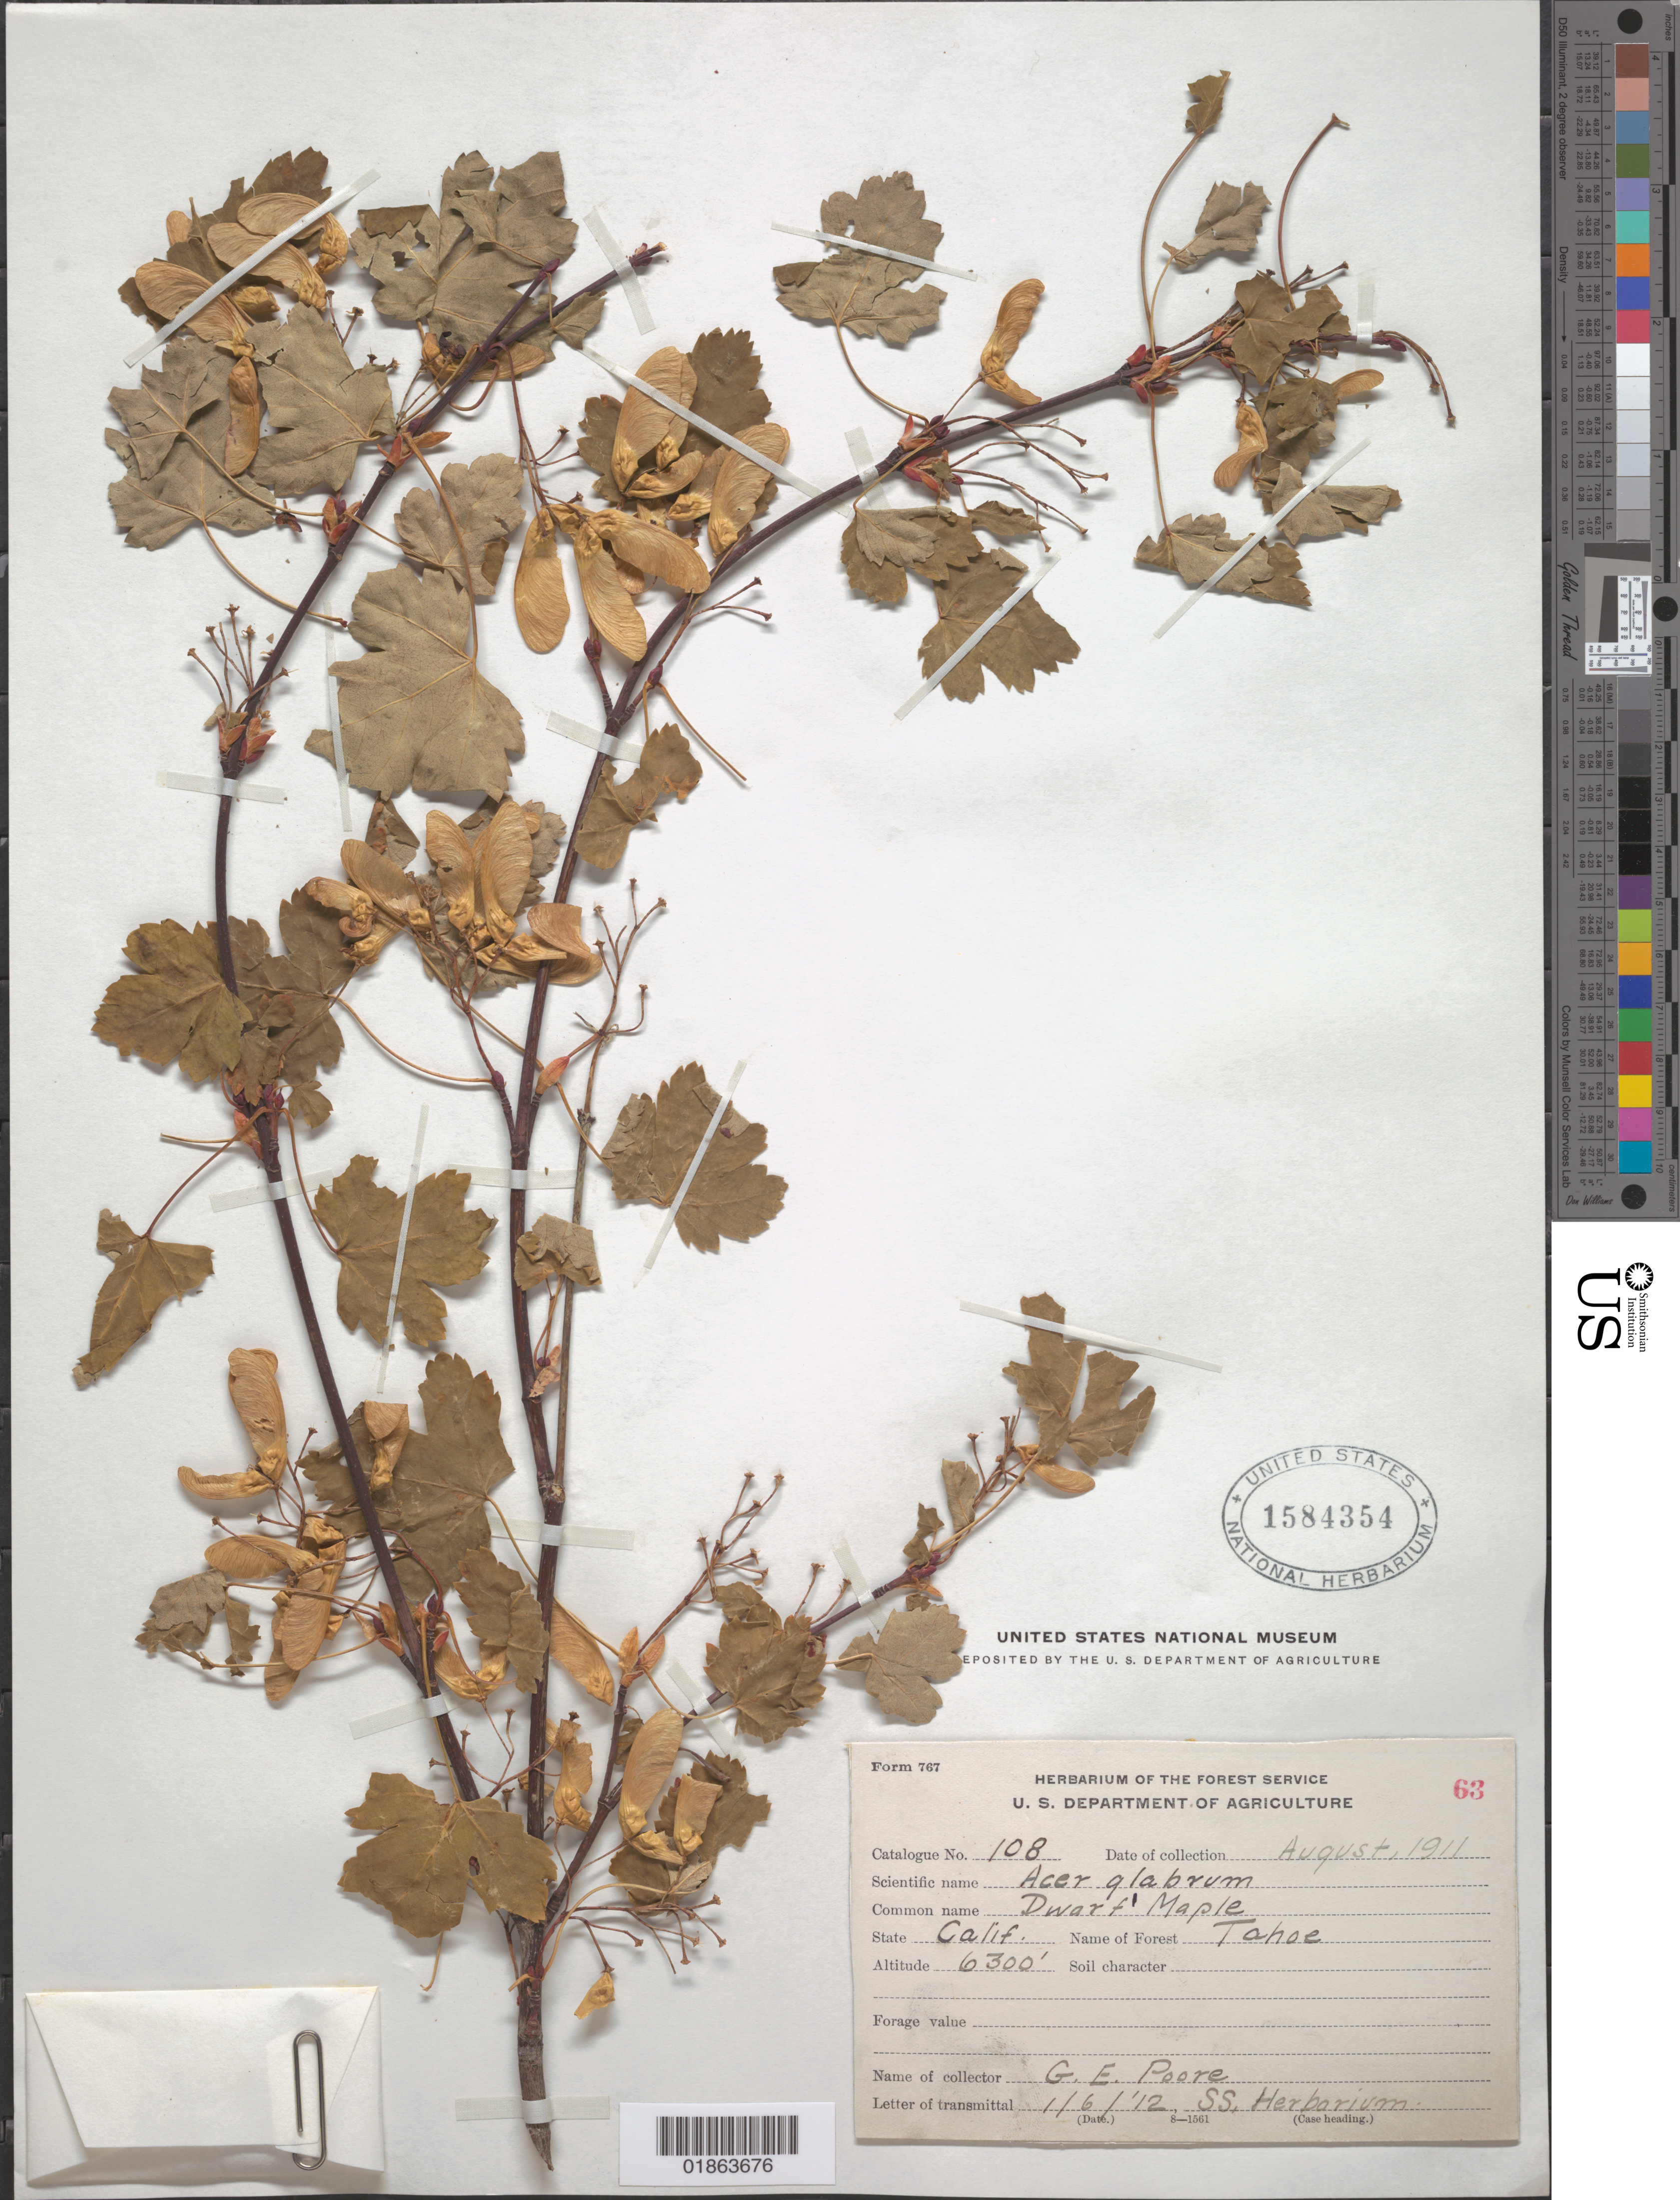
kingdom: Plantae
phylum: Tracheophyta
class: Magnoliopsida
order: Sapindales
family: Sapindaceae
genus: Acer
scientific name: Acer glabrum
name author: Torr.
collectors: G. Poore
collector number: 108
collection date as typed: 1/6/'12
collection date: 1911-08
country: United States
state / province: California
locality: Tahoe Forest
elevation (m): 1920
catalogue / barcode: US 1584354